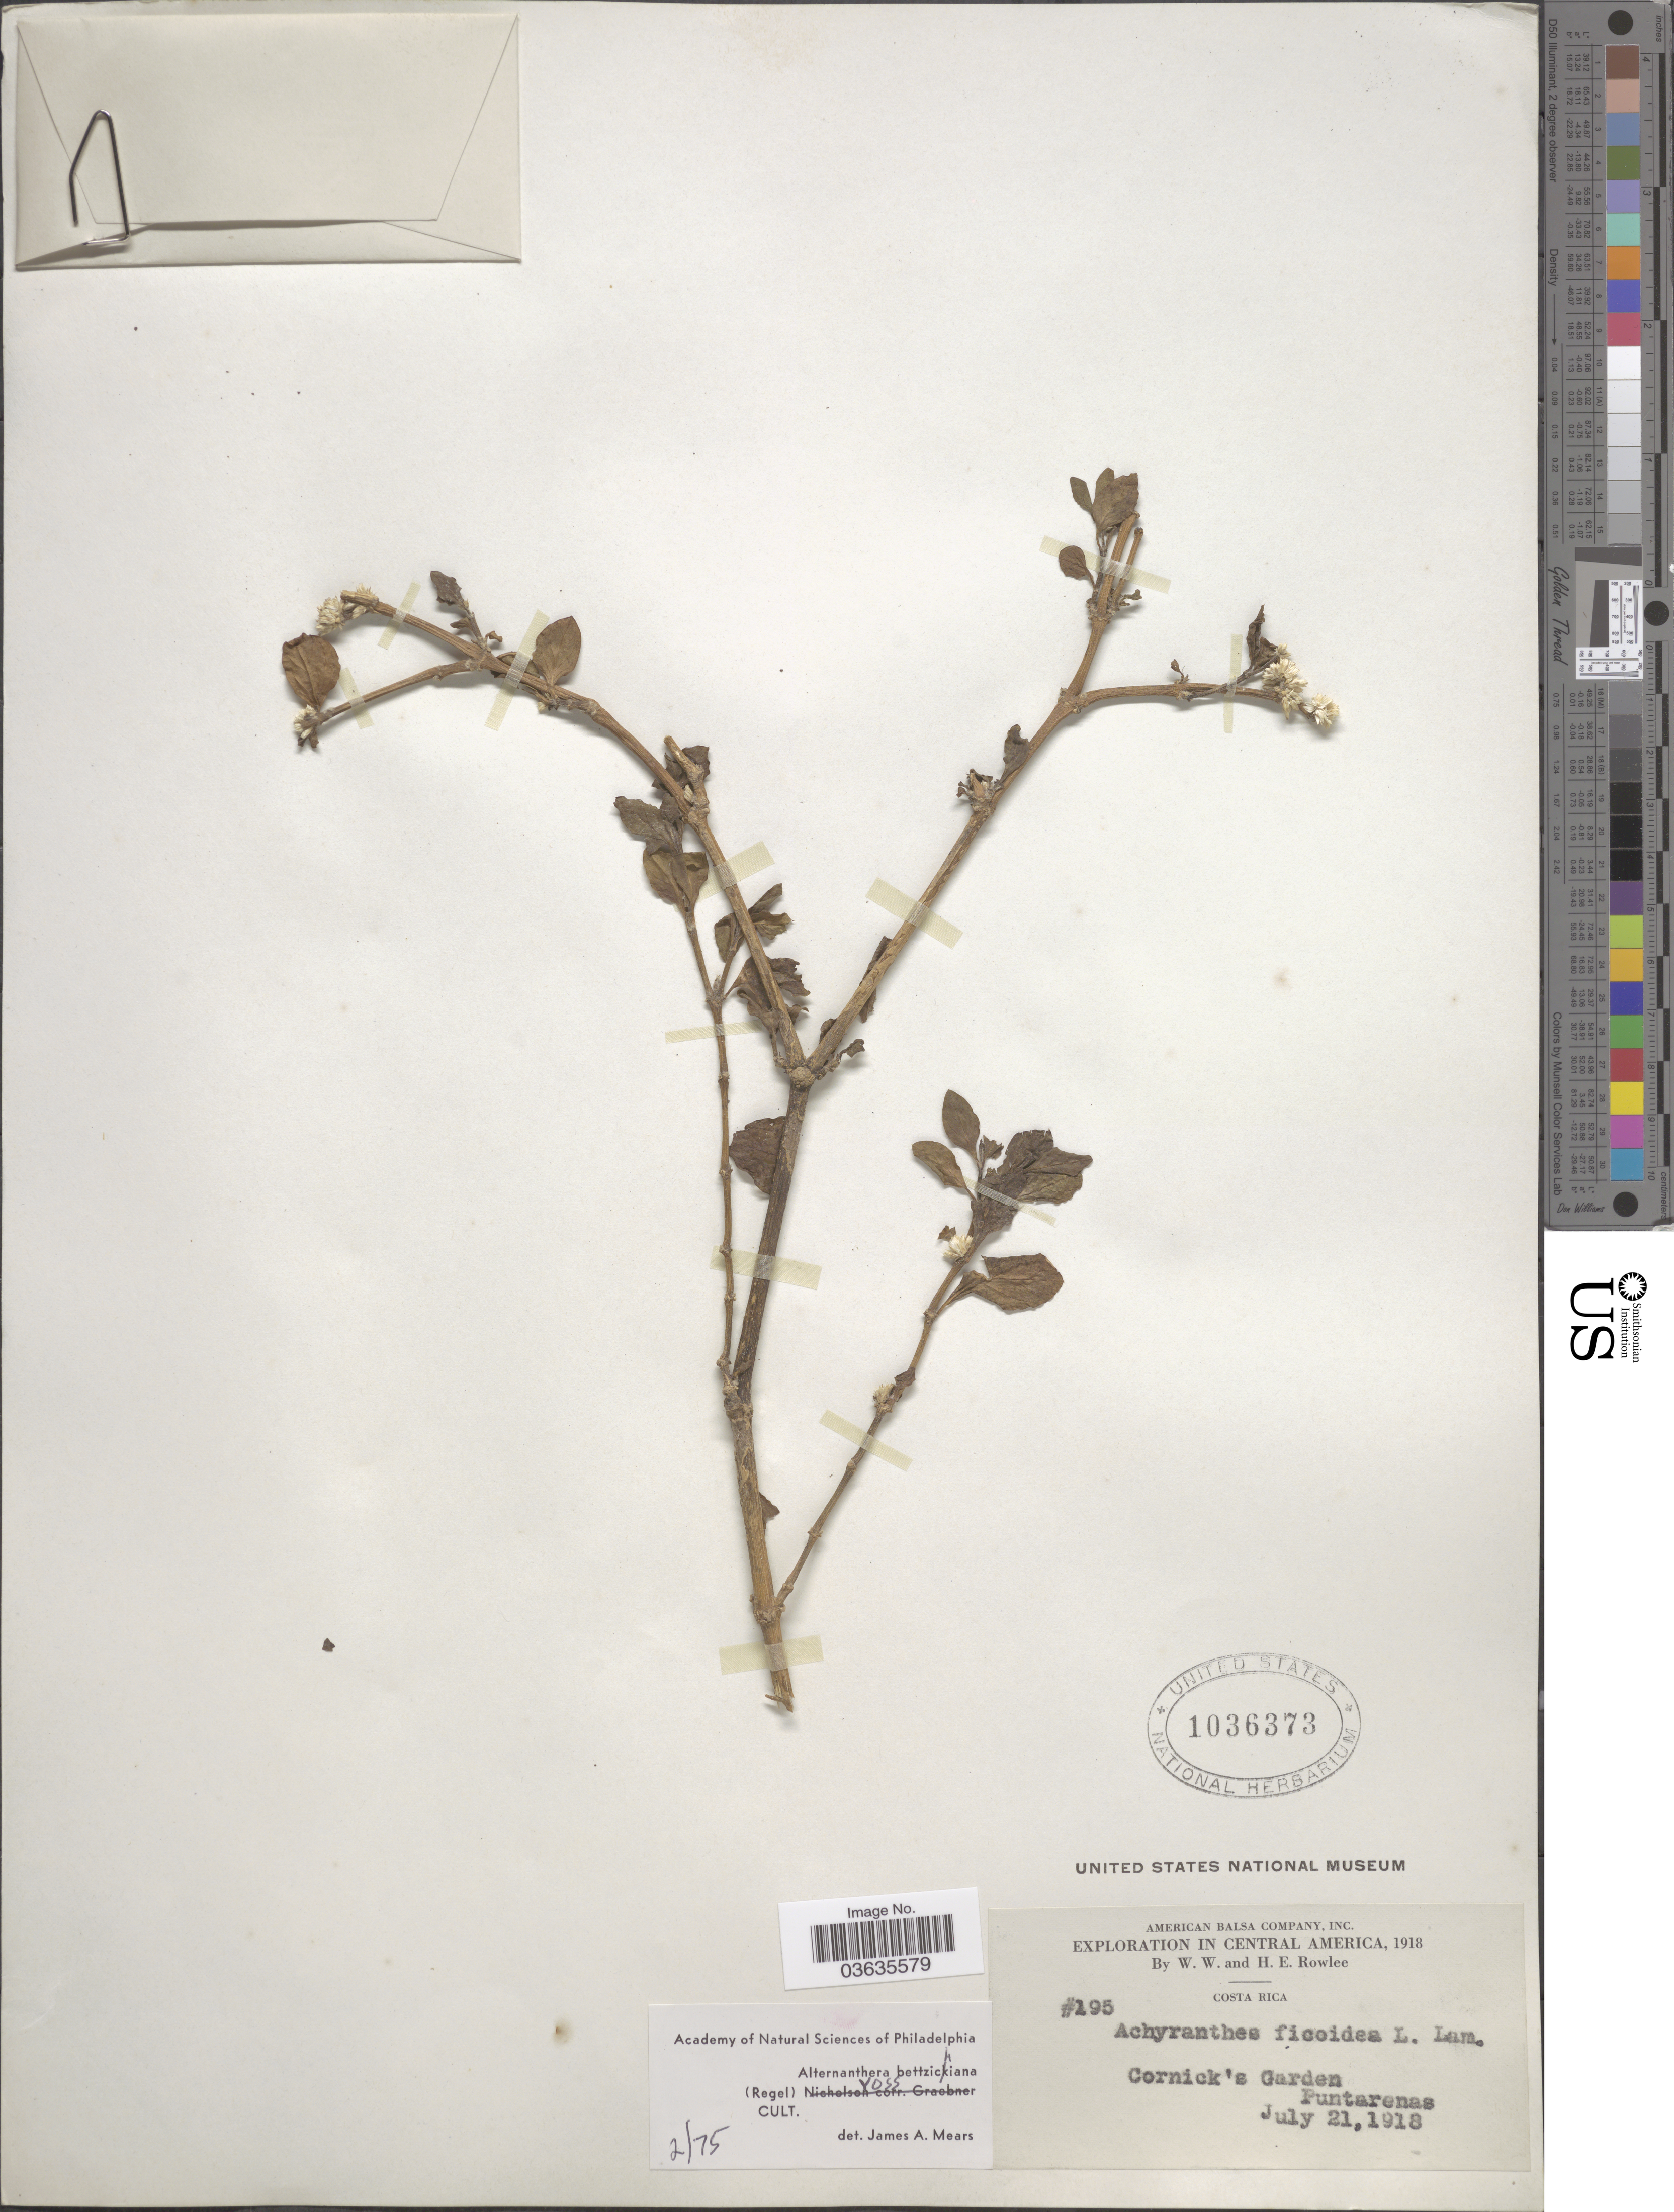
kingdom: Plantae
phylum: Tracheophyta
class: Magnoliopsida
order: Caryophyllales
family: Amaranthaceae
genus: Alternanthera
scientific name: Alternanthera bettzickiana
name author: (Regel) G. Nicholson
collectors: W. W. Rowlee & H. E. Rowlee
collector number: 195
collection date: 1918-07-21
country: Costa Rica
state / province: Puntarenas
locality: Cornick's Garden.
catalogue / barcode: US 1036373